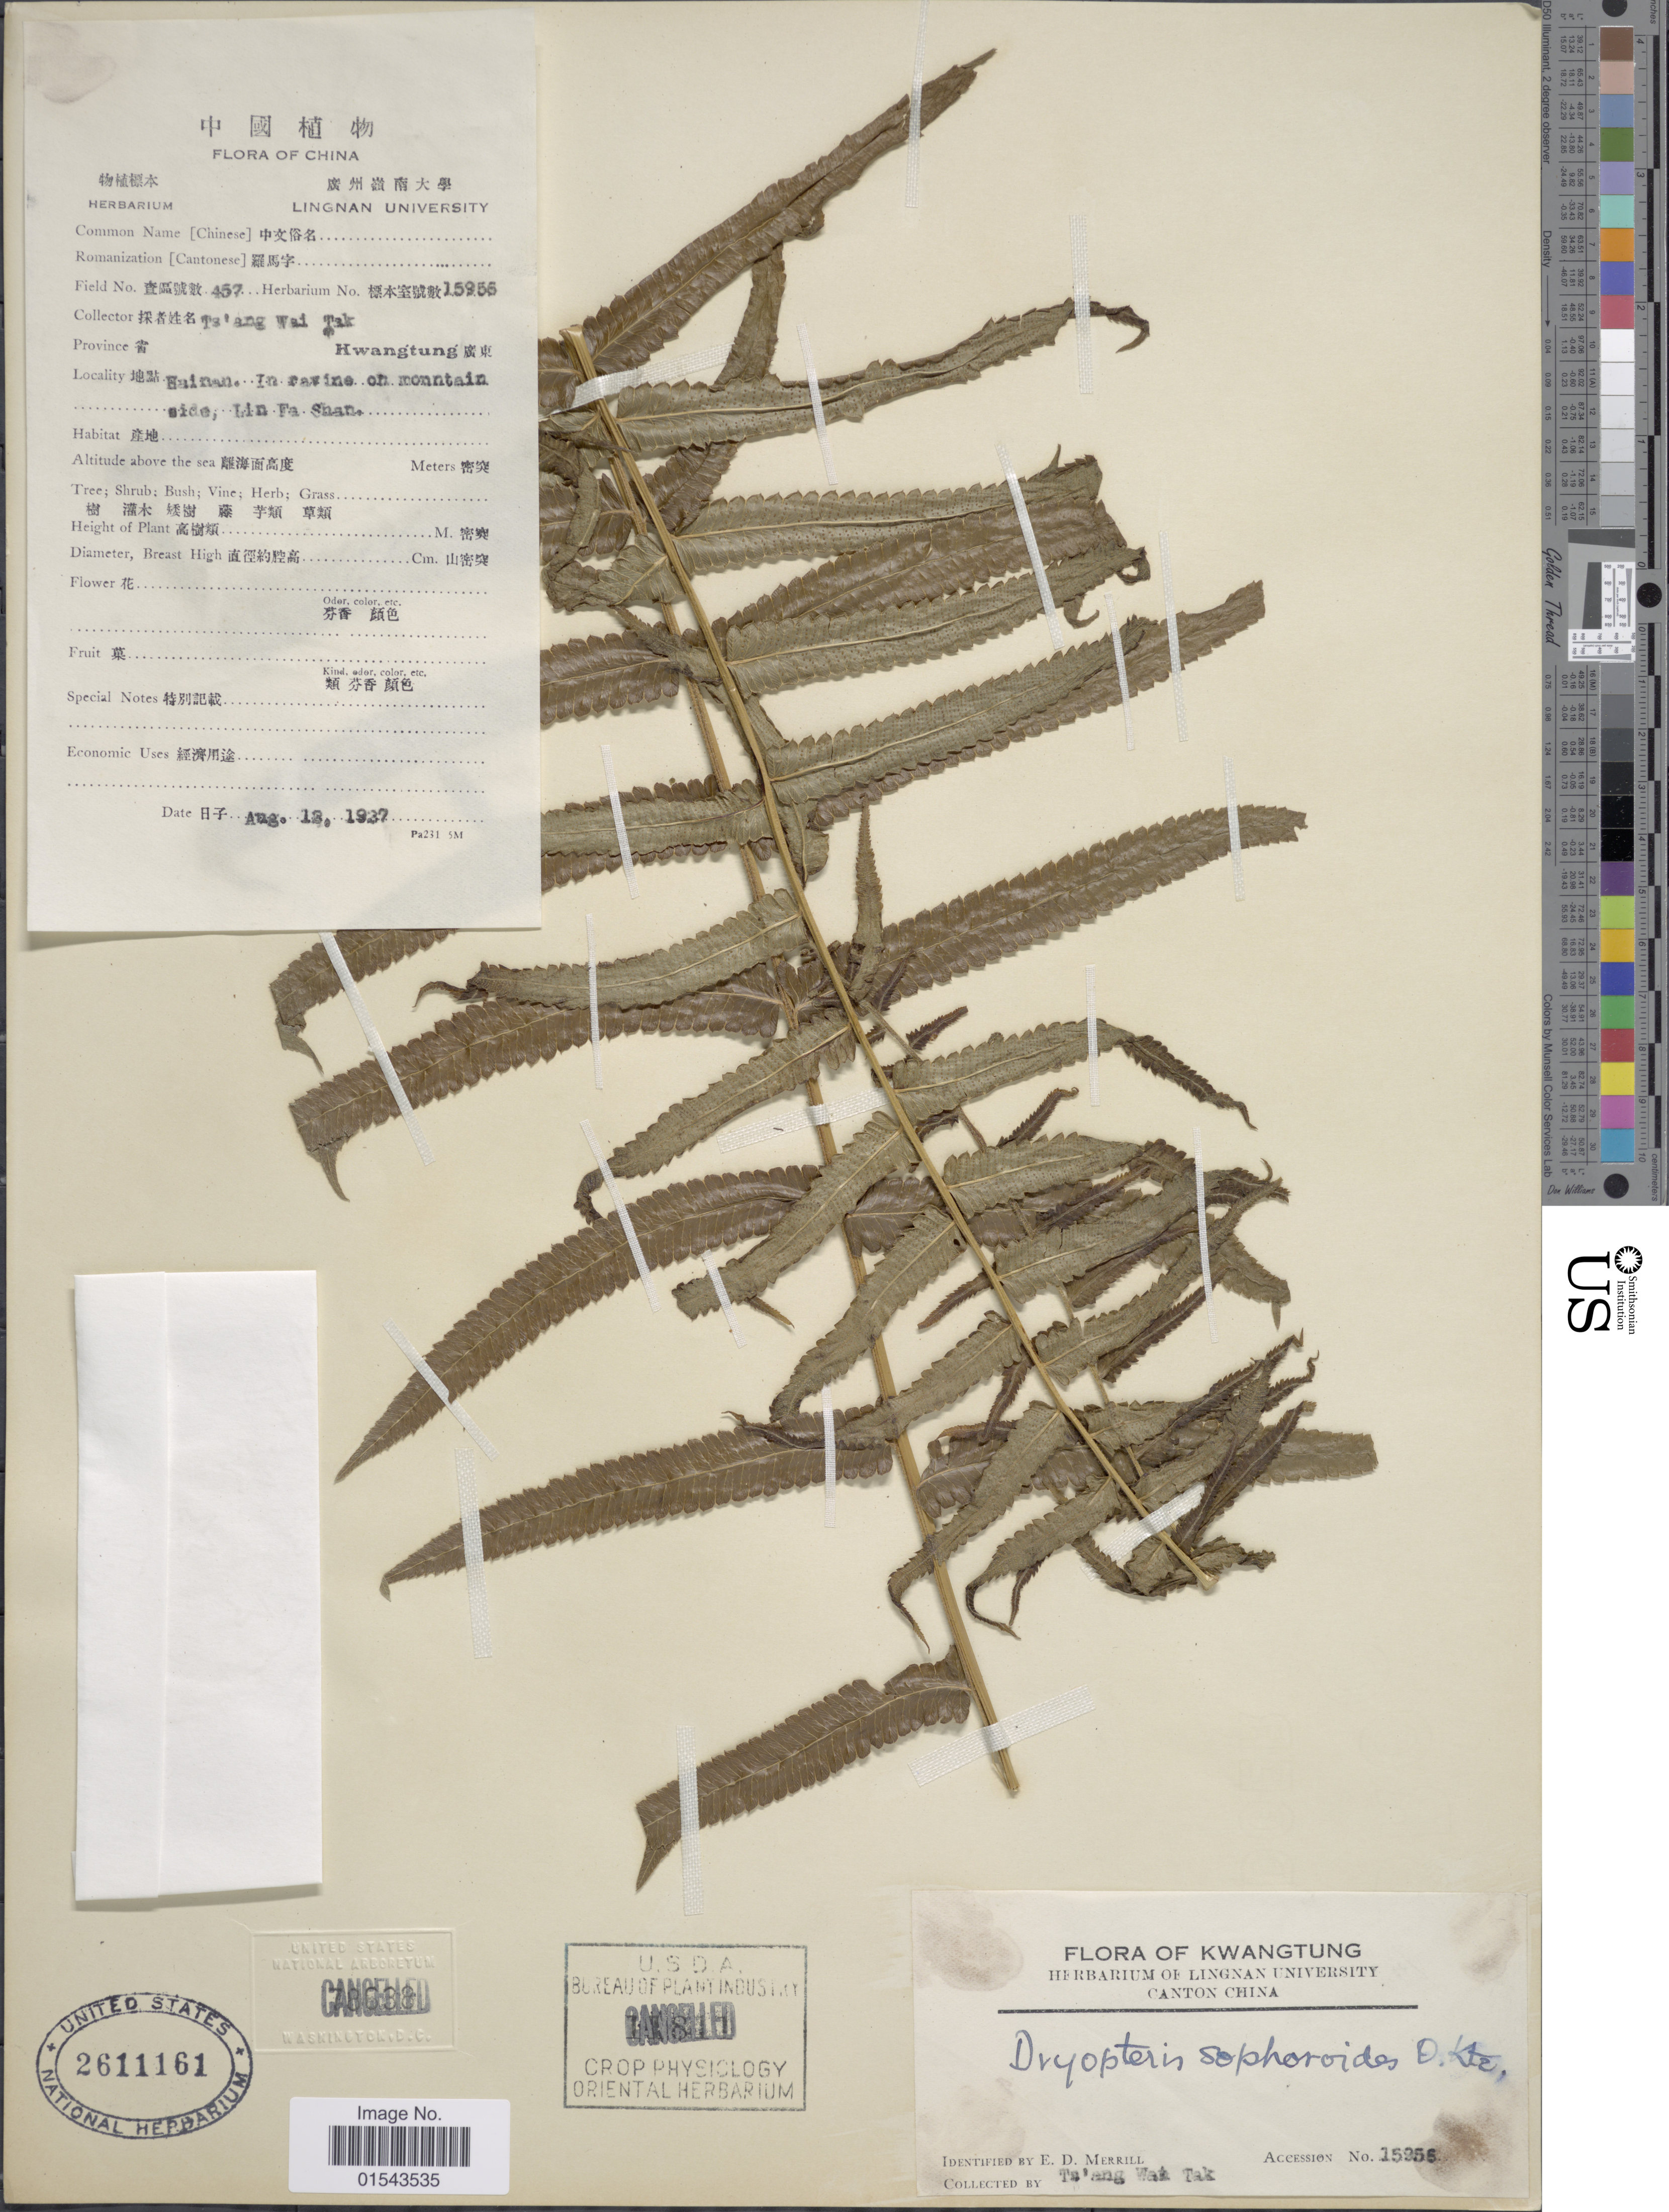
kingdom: Plantae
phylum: Tracheophyta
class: Polypodiopsida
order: Polypodiales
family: Thelypteridaceae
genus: Christella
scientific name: Christella acuminata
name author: (Houtt.) H. Lév.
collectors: W. T. Tsang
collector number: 457/15955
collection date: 1937-08-18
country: China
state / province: Guangdong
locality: Kwangtung. Ta'ang Wak Tak. hainan. in carine on mountain side, Lin Fa Shan [interpreted]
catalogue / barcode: US 2611161